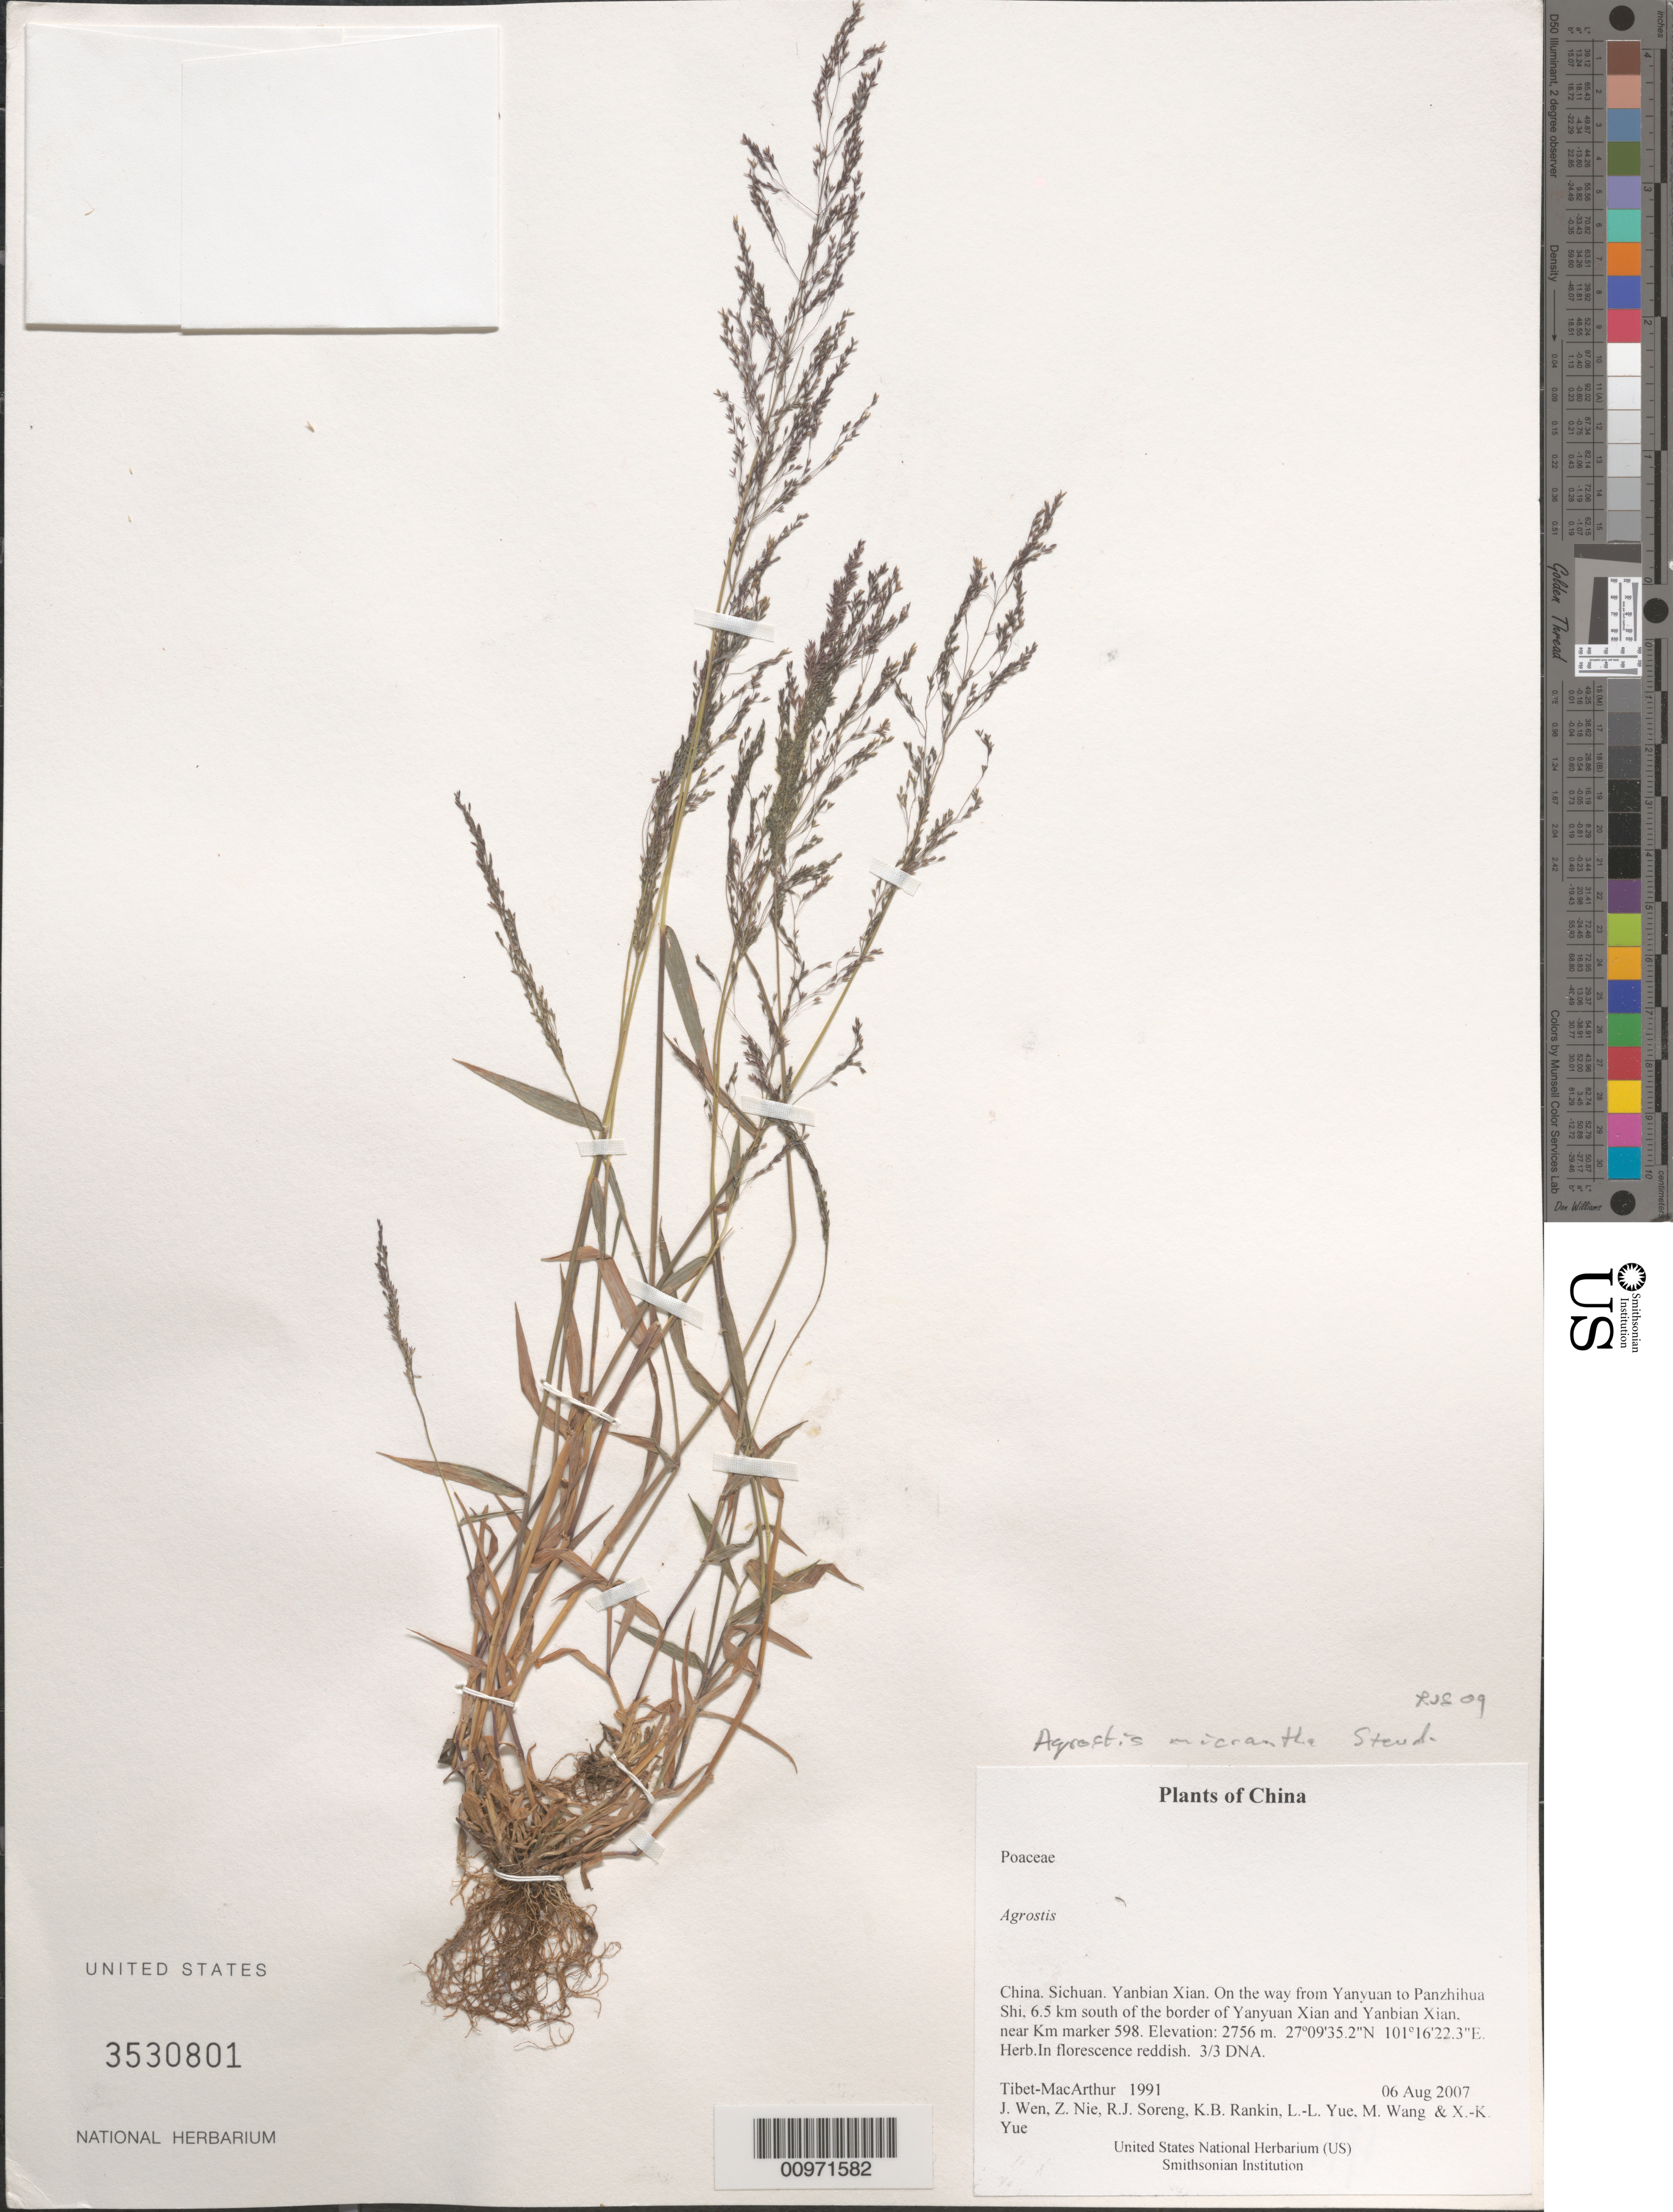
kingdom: Plantae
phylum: Tracheophyta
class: Liliopsida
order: Poales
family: Poaceae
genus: Agrostis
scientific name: Agrostis micrantha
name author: Steud.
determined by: Soreng, Robert J., Research Associate (BOT), Smithsonian Institution - National Museum of Natural History (UNITED STATES)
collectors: Tibet-MacArthur, J. Wen, Z. Nie, R. J. Soreng, K. Rankin, L. Yue, M. Wang & X. Yue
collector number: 1991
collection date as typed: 06 Aug 2007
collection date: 2007-08-06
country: China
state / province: Sichuan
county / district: Yanbian Xian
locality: On the way from Yanyuan to Panzhihua Shi, 6.5 km south of the border of Yanyuan Xian and Yanbian Xian, near Km marker 598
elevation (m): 2756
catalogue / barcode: US 3530801